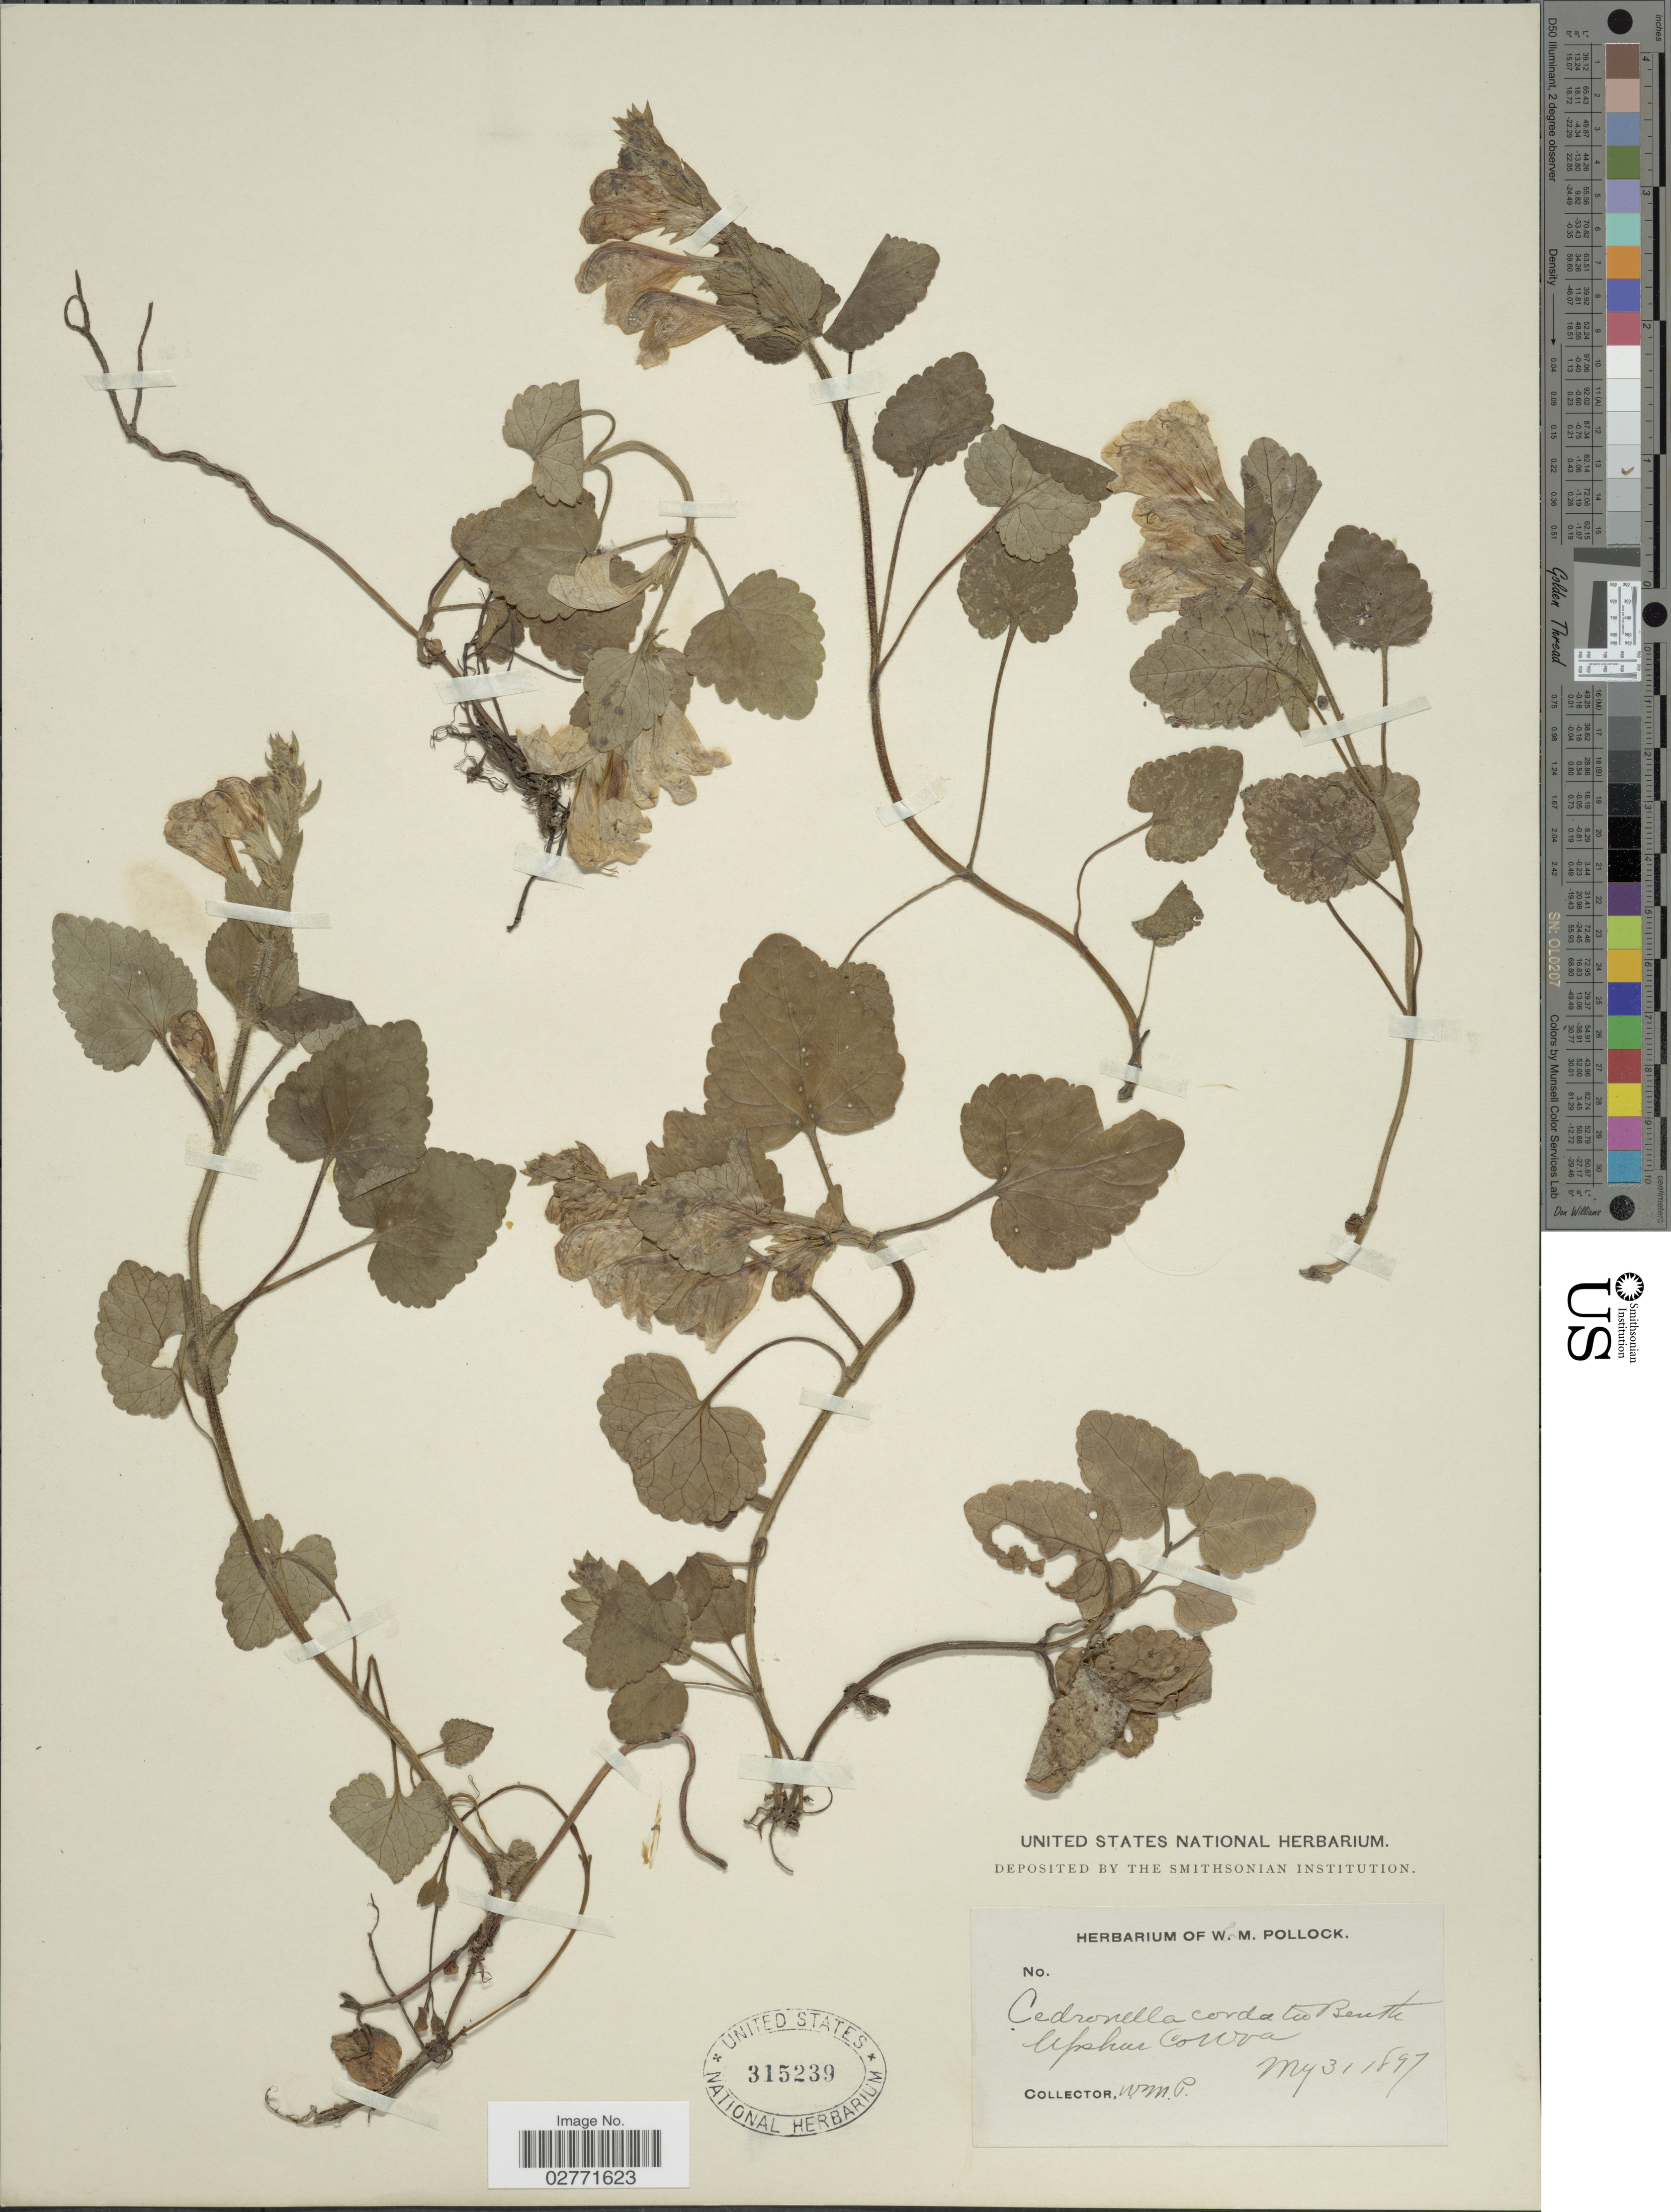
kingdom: Plantae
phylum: Tracheophyta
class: Magnoliopsida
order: Lamiales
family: Lamiaceae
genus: Meehania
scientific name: Meehania cordata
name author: (Nutt.) Britton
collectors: W. M. Pollock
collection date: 1897-05-31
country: United States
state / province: West Virginia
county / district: Upshur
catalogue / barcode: US 315239